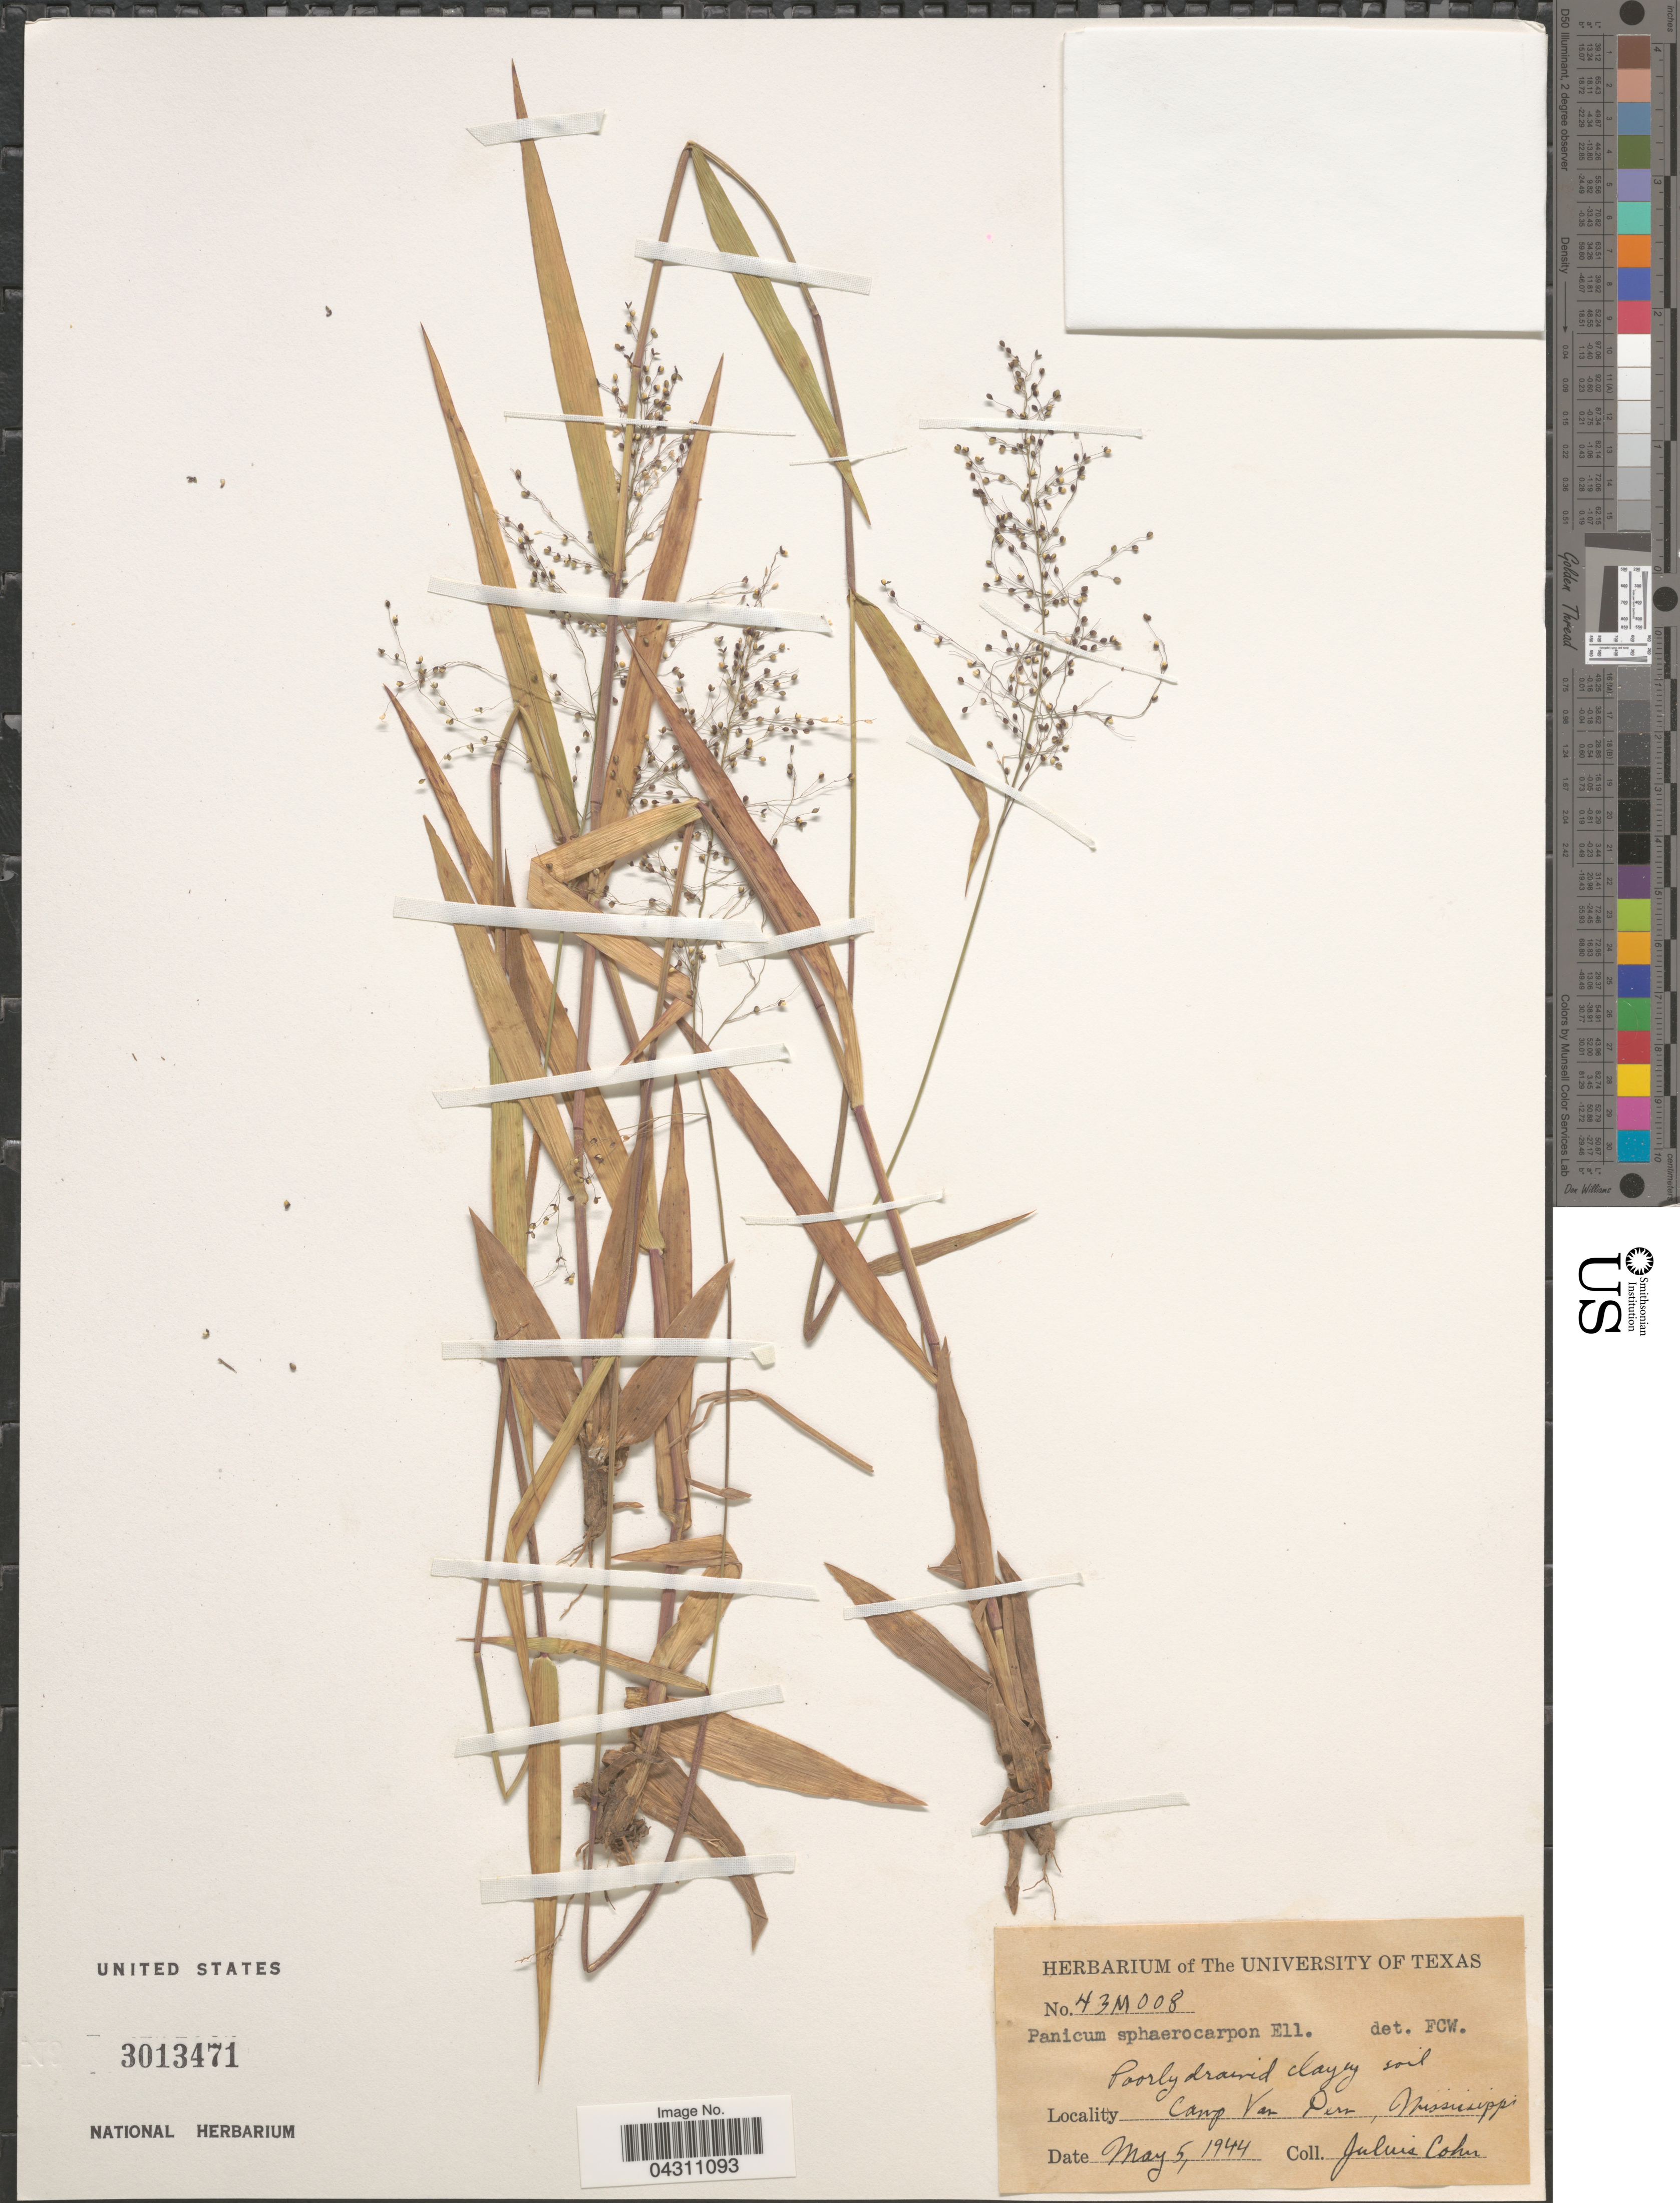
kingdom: Plantae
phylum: Tracheophyta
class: Liliopsida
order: Poales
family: Poaceae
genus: Dichanthelium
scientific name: Dichanthelium sphaerocarpon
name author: (Elliott) Gould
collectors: J. Cohn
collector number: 43M008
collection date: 1944-05-05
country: United States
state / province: Mississippi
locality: Camp Van Dorn.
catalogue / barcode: US 3013471